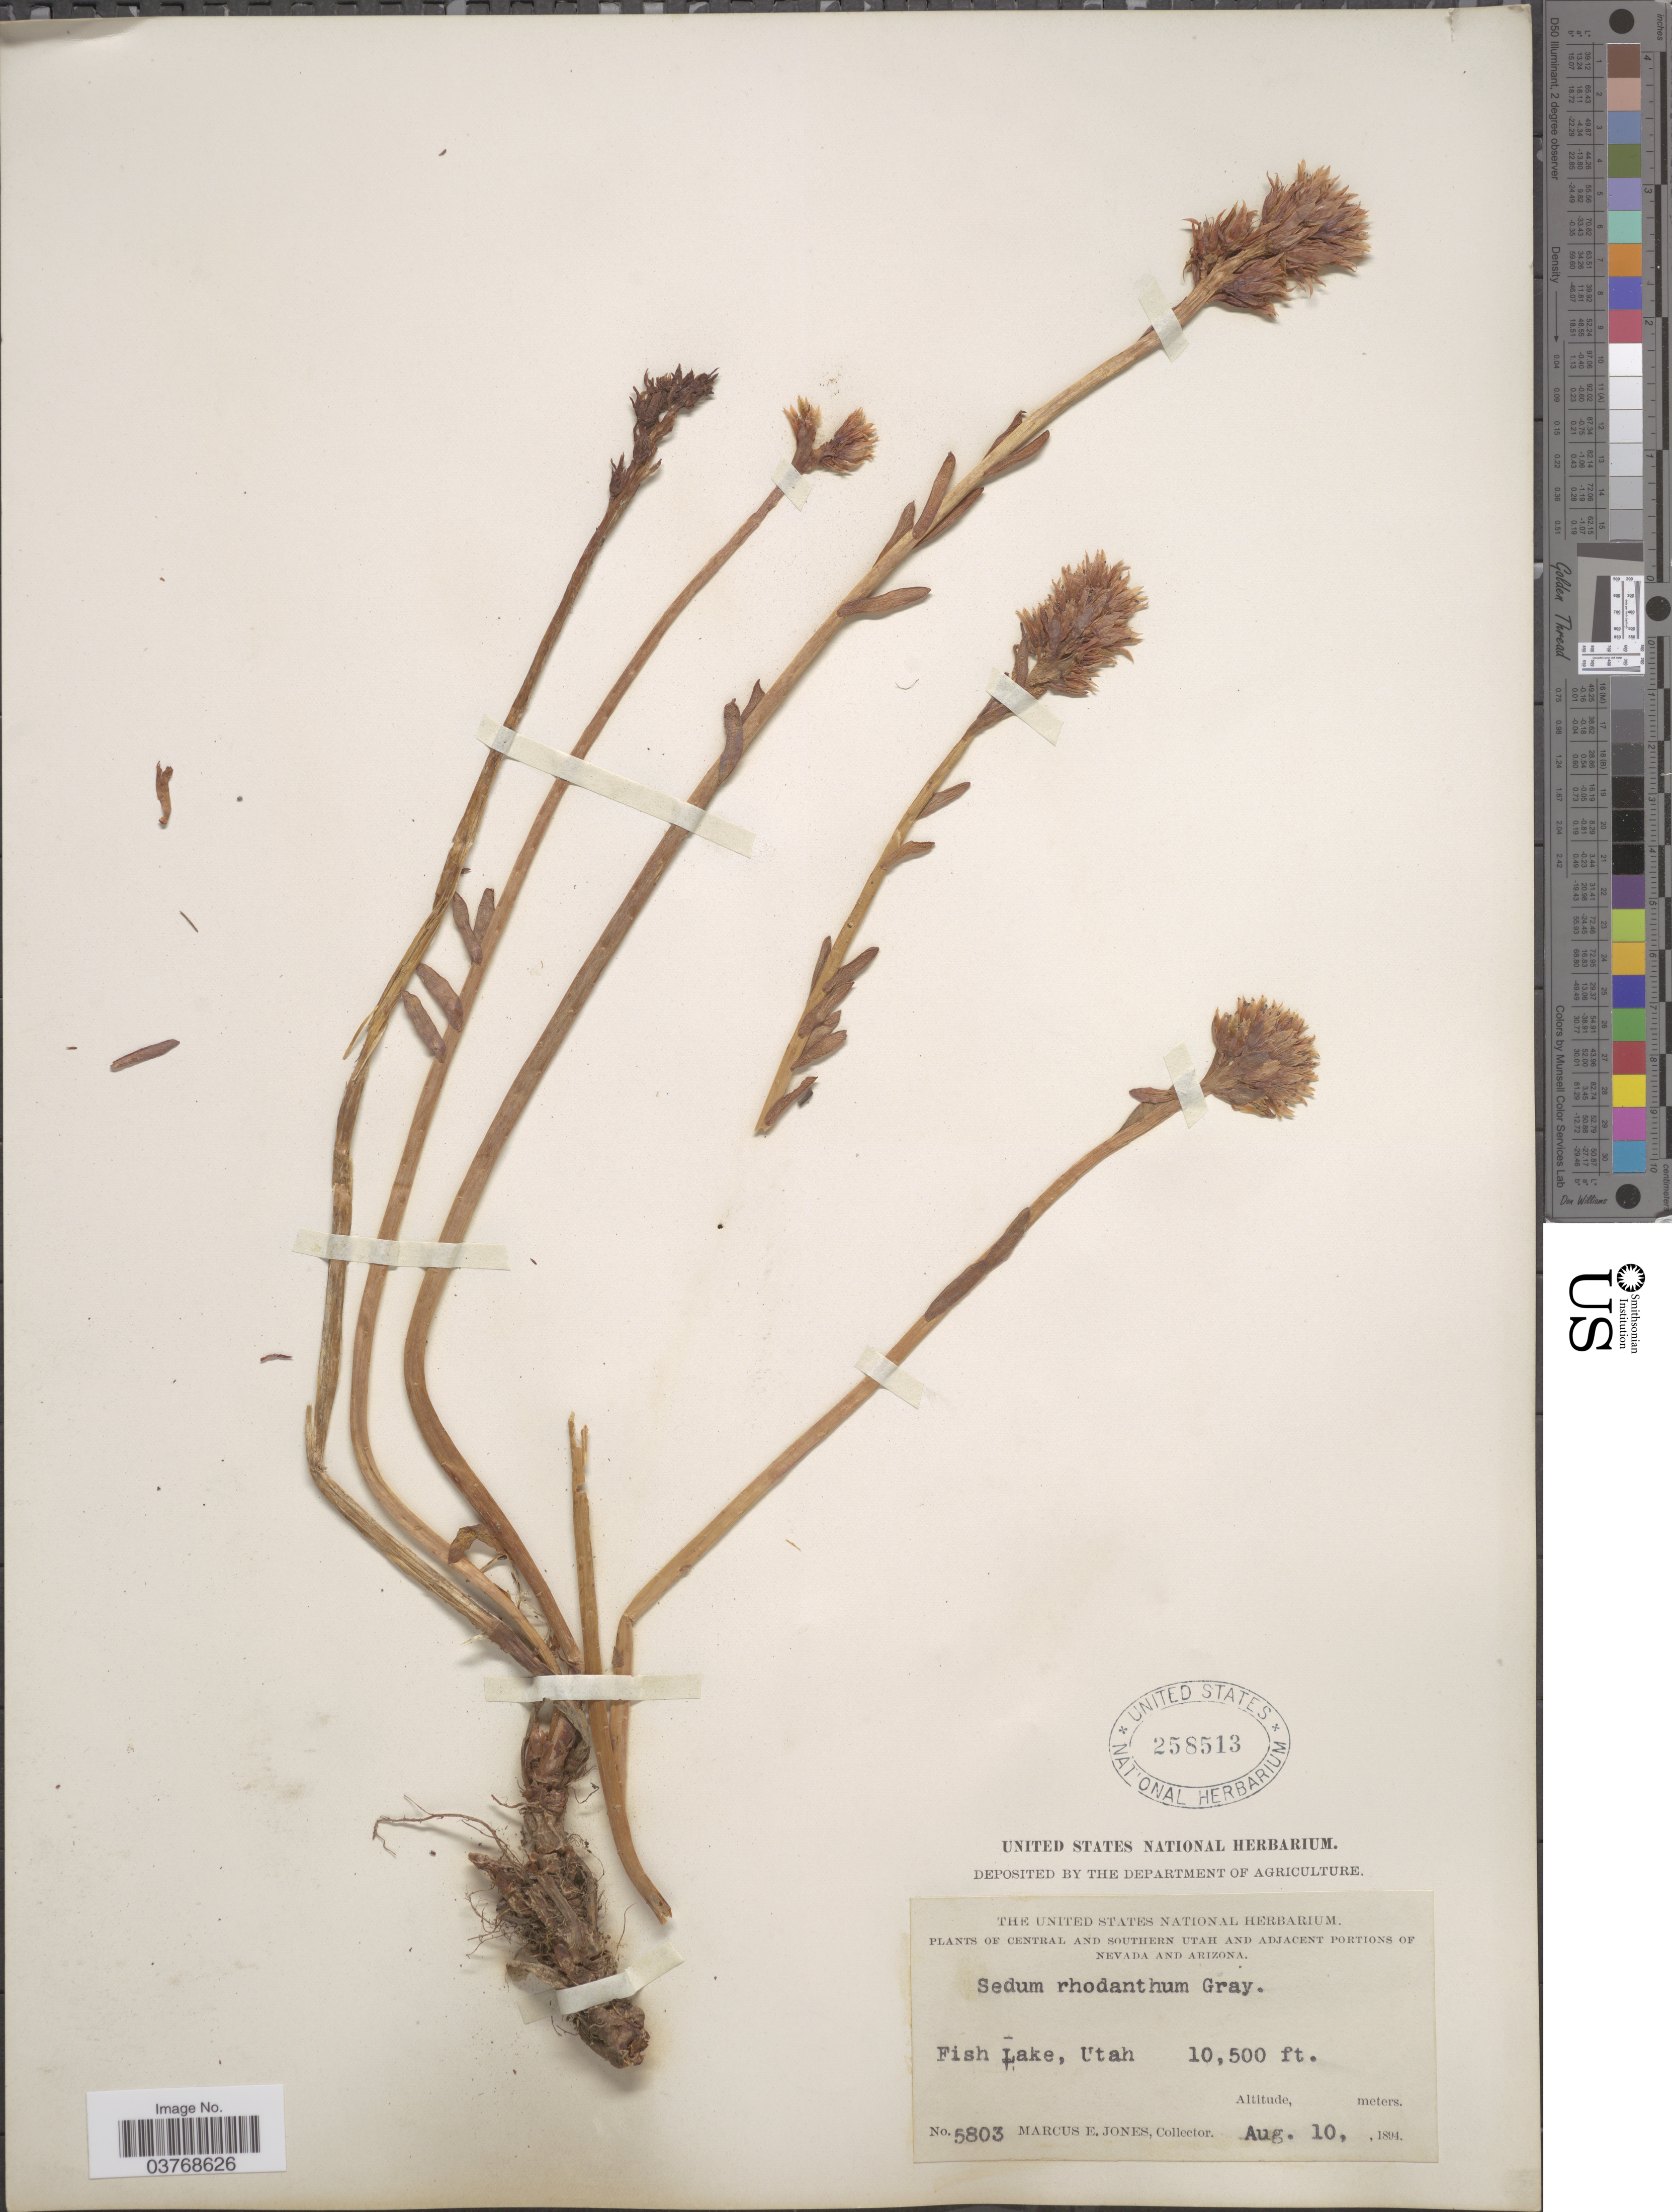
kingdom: Plantae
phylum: Tracheophyta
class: Magnoliopsida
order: Saxifragales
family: Crassulaceae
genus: Rhodiola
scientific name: Rhodiola rhodantha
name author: (A. Gray) H. Jacobsen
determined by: Strong, Mark T., (BOT), Smithsonian Institution - National Museum of Natural History (UNITED STATES)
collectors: M. E. Jones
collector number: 5803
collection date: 1894-08-10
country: United States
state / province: Utah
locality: Central and Southern Utah. Fish Lake.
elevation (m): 3200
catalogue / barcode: US 258513